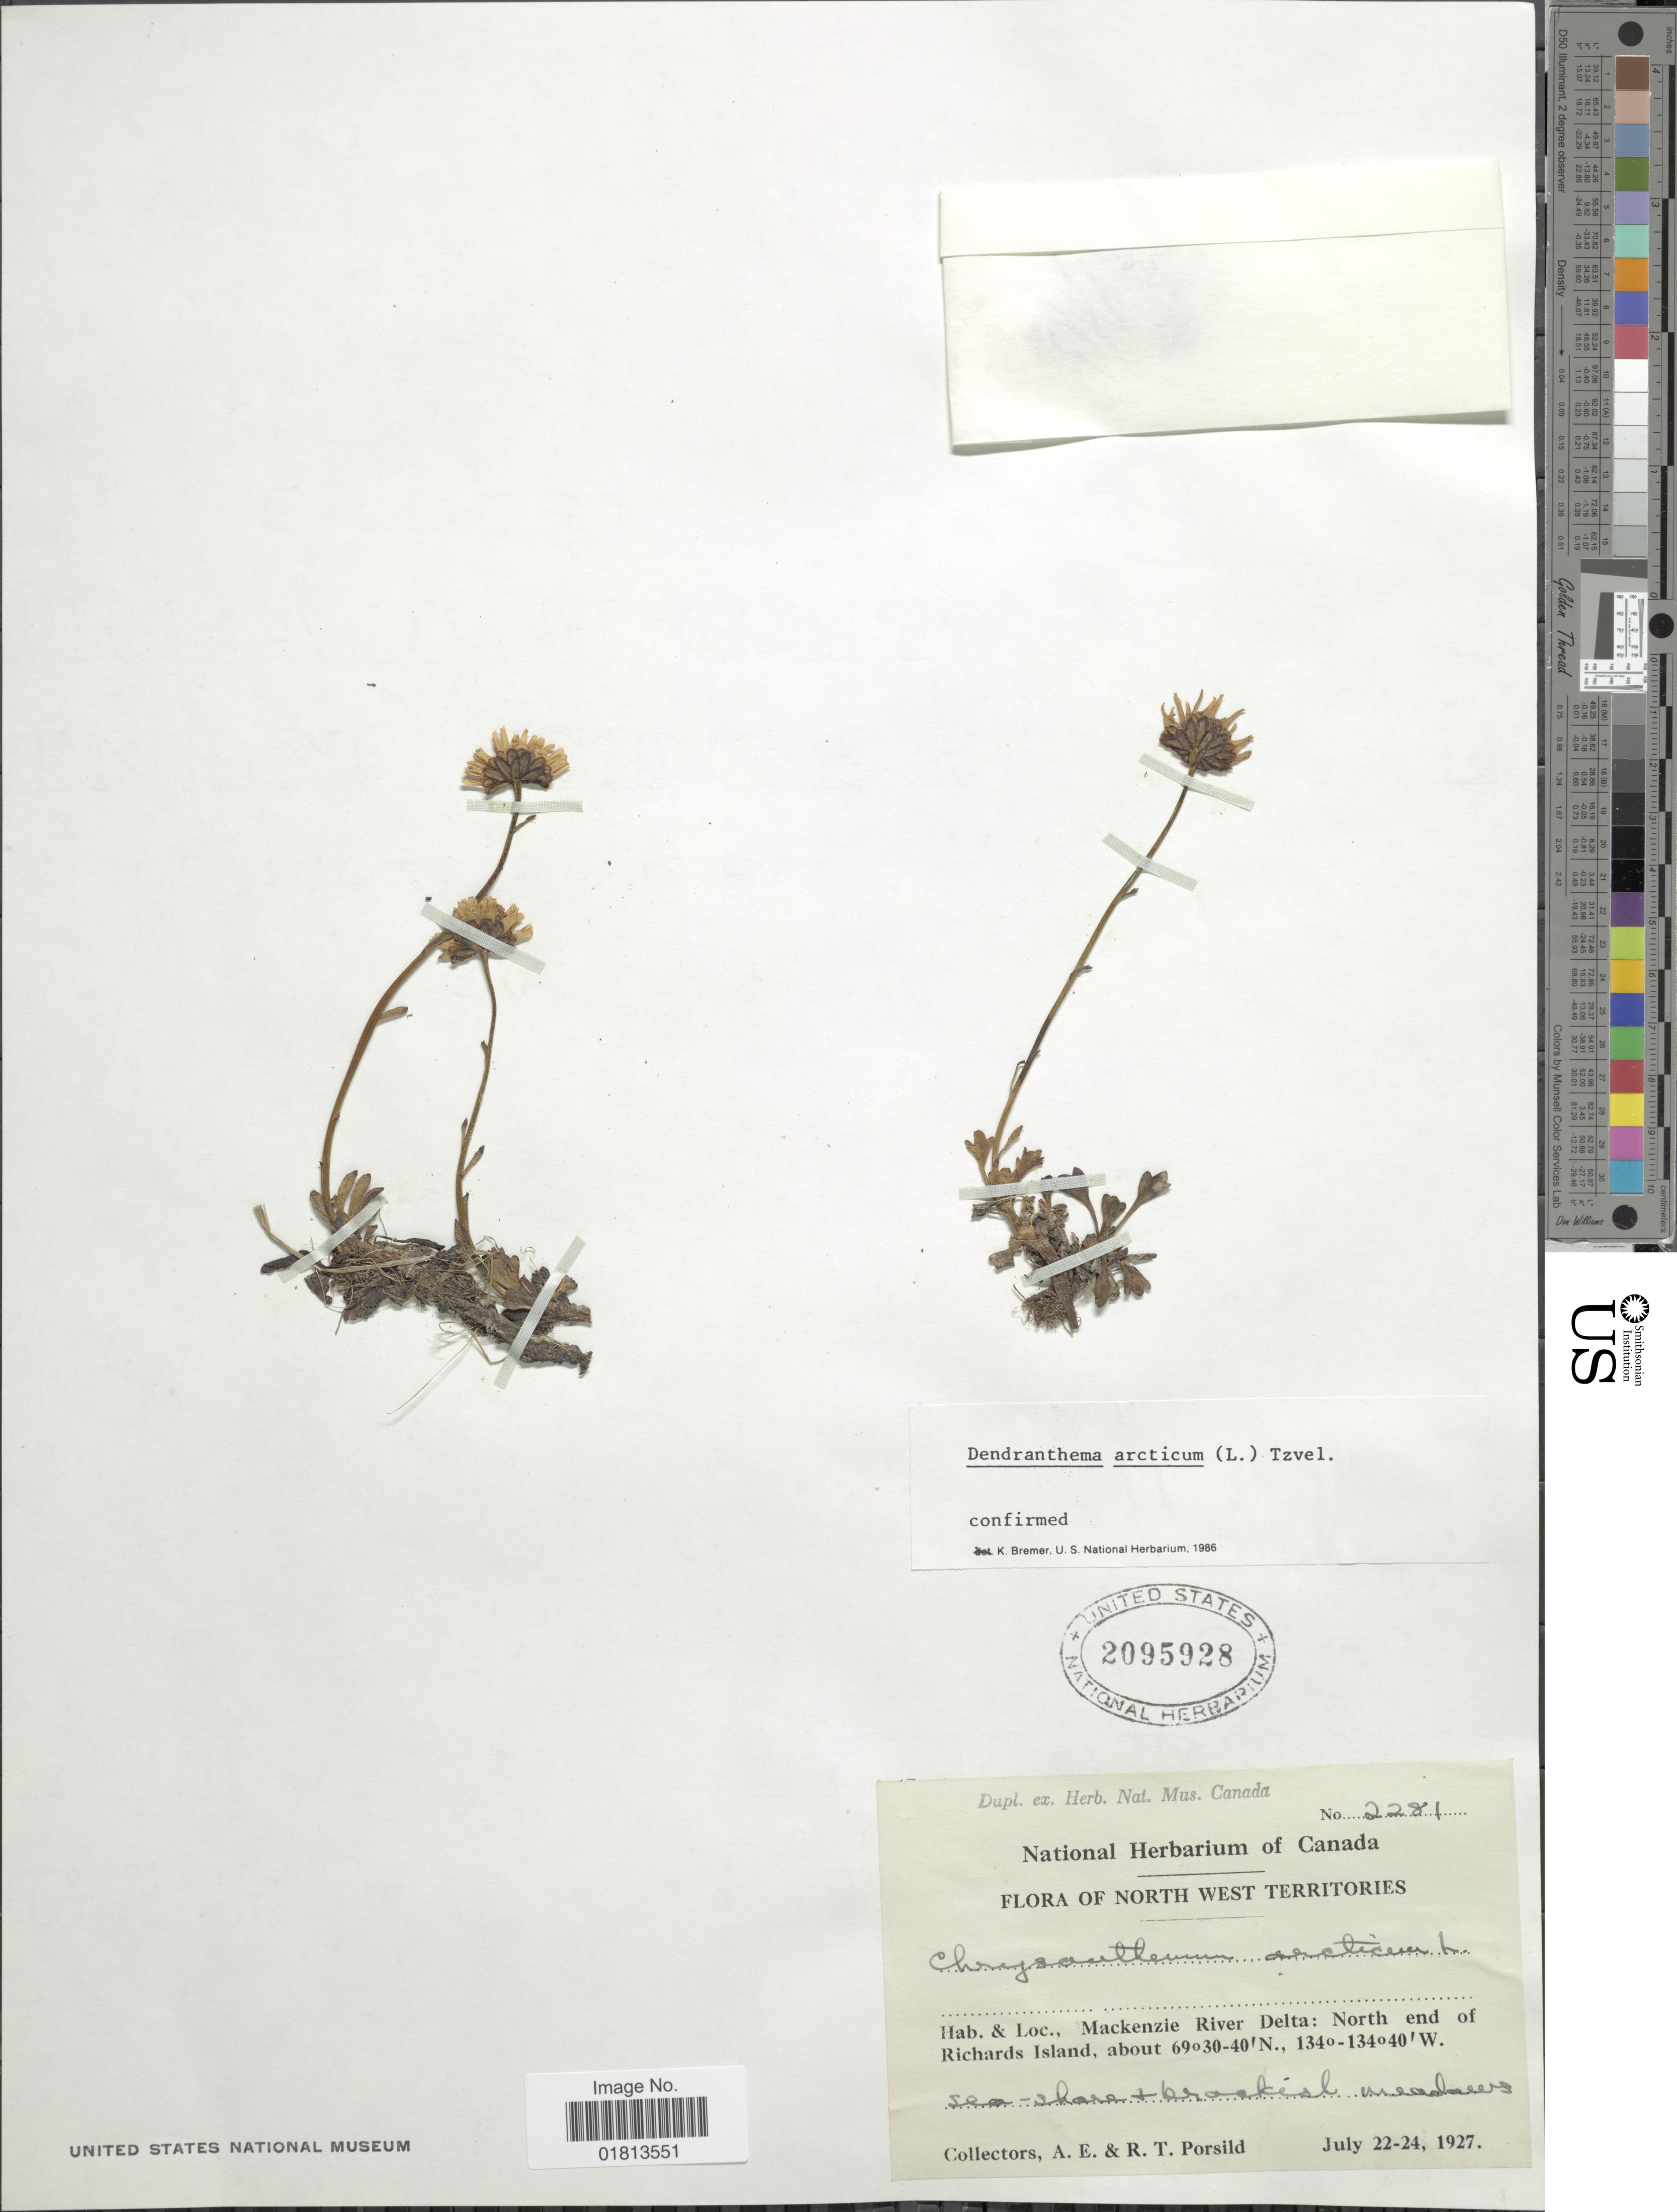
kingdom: Plantae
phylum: Tracheophyta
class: Magnoliopsida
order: Asterales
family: Asteraceae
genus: Dendranthema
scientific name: Dendranthema arcticum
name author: (L.) Tzvelev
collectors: A. E. Porsild & R. T. Porsild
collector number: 2281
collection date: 1927-07-22/1927-07-24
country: Canada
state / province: Northwest Territories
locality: Northwest Territories, Mackenzie River Delta: North end of Richards Island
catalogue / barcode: US 2095928